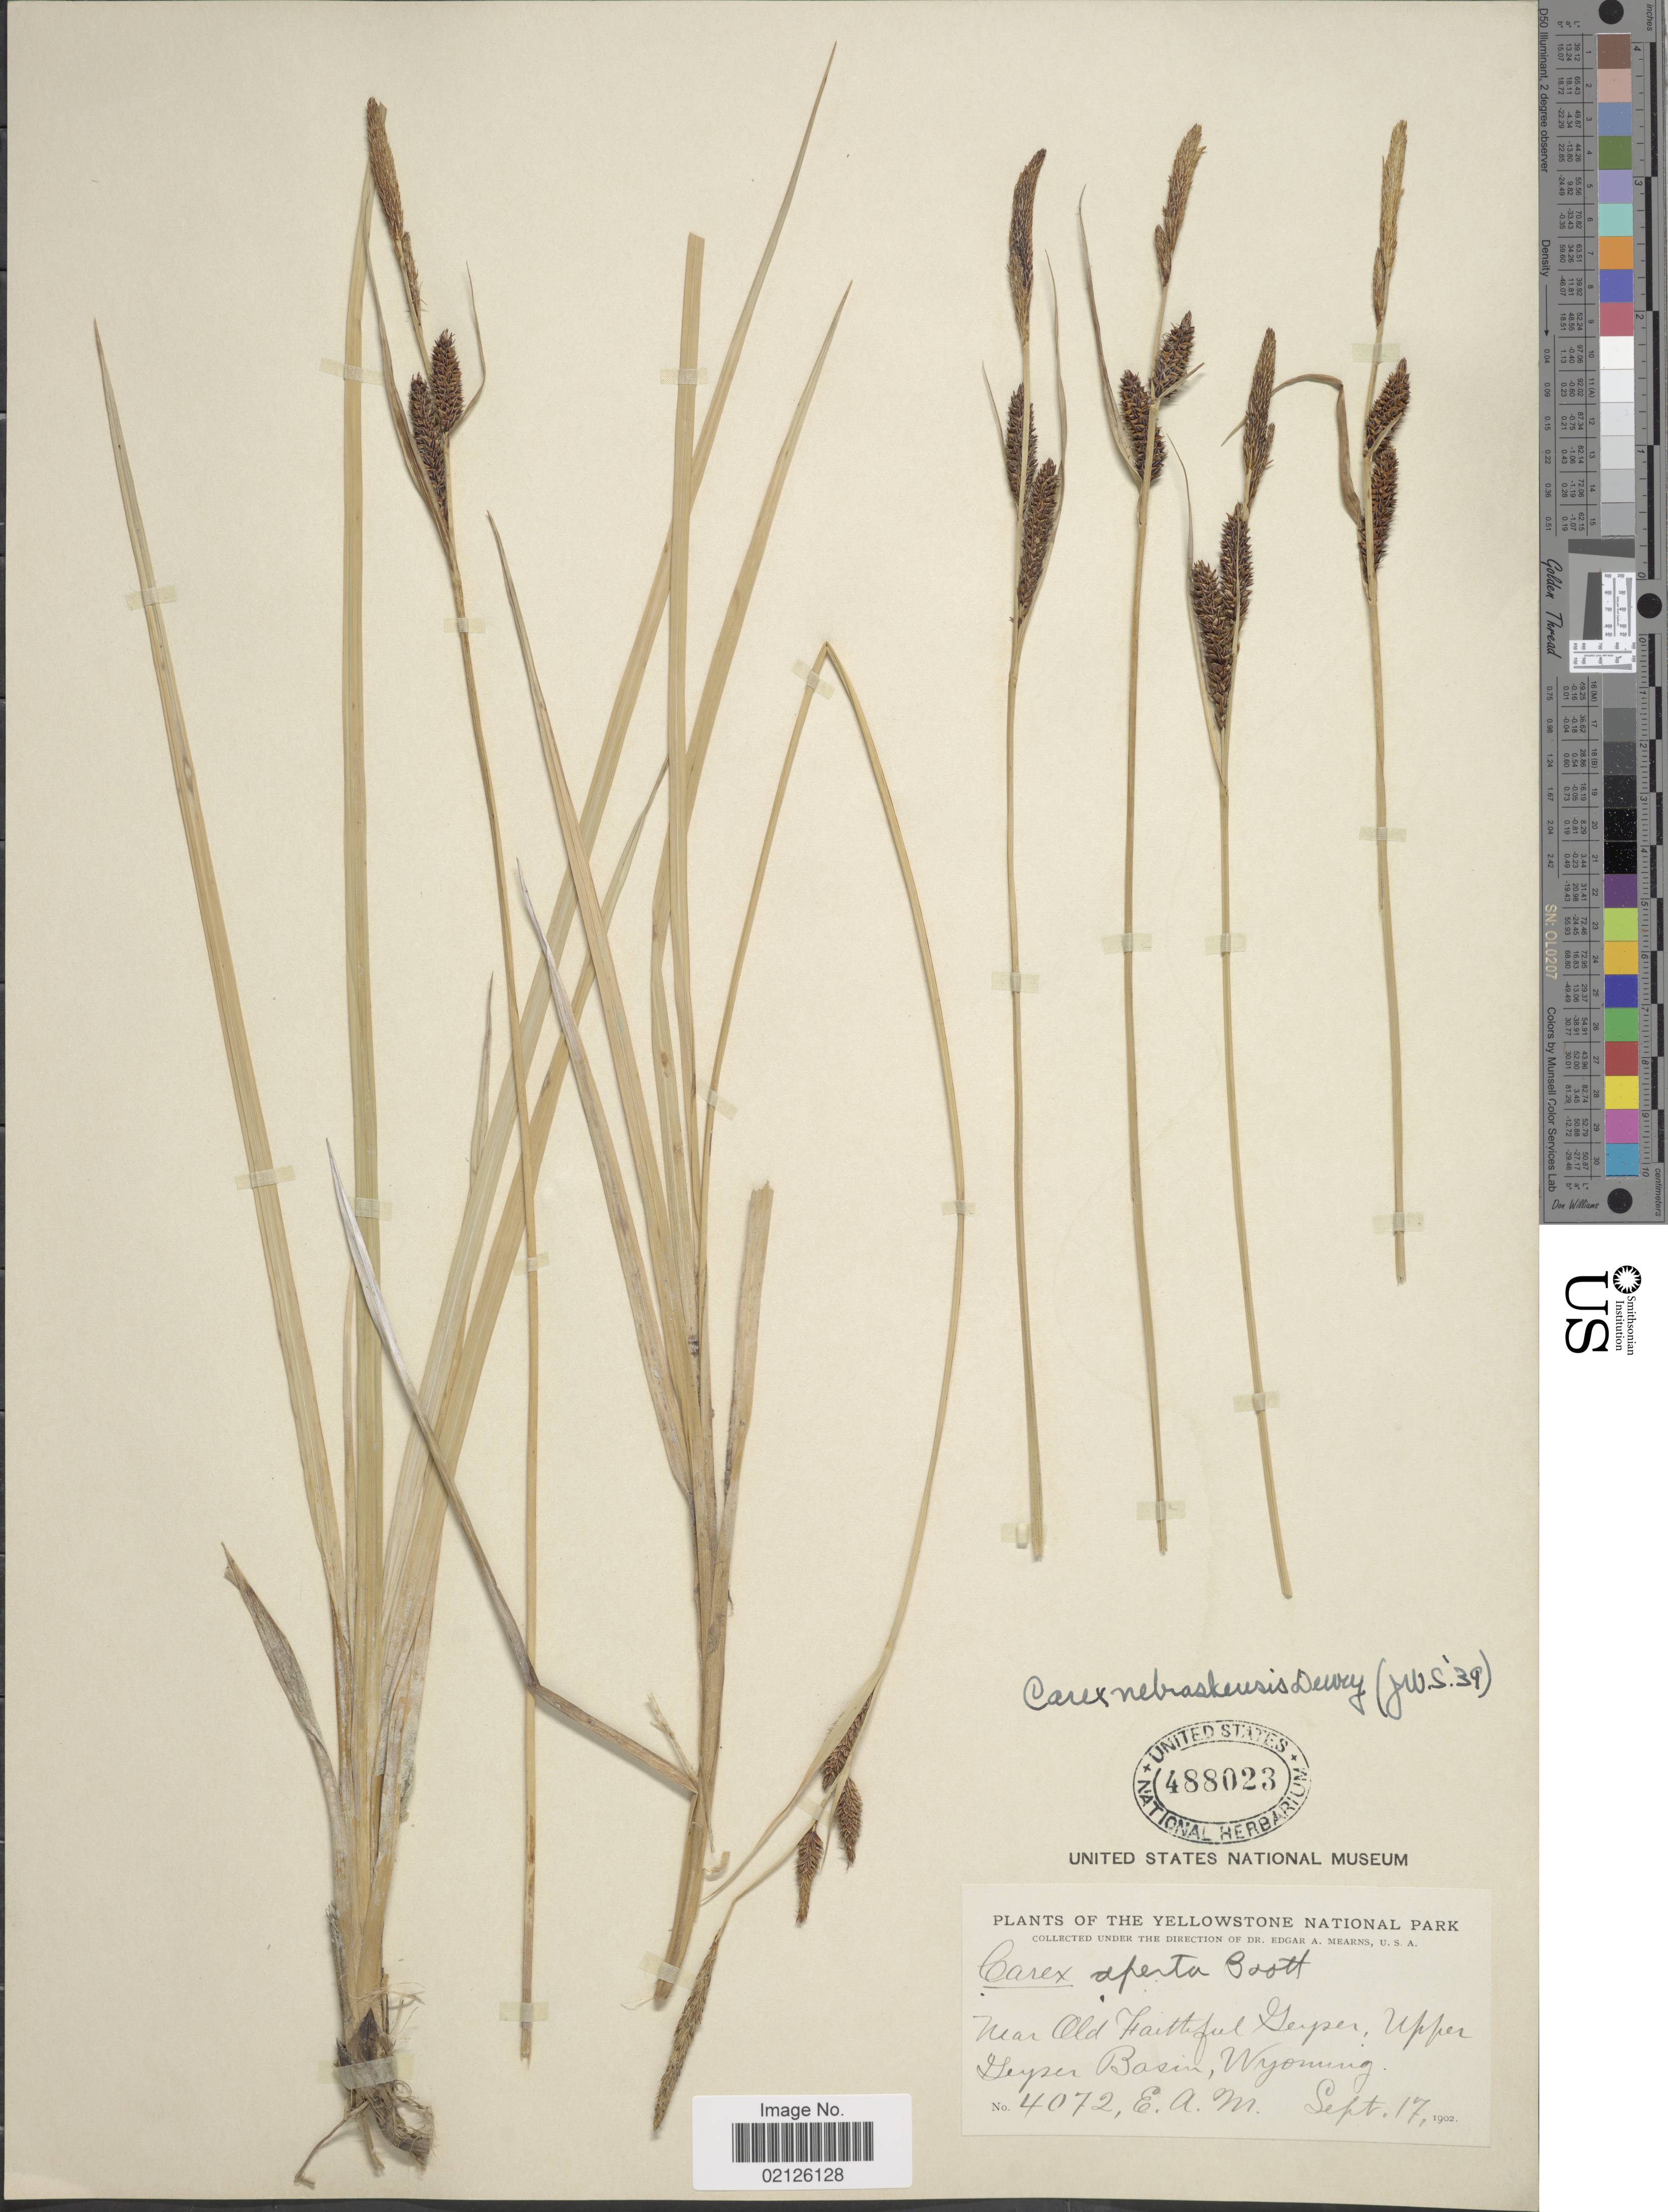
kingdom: Plantae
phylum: Tracheophyta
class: Liliopsida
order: Poales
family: Cyperaceae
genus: Carex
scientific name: Carex nebrascensis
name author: Dewey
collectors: E. A. Mearns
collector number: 4072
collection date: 1902-09-17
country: United States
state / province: Wyoming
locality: The Yellowstone National Park, Near Old Faithful Geyser, Upper Geyser Basin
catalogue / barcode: US 488023